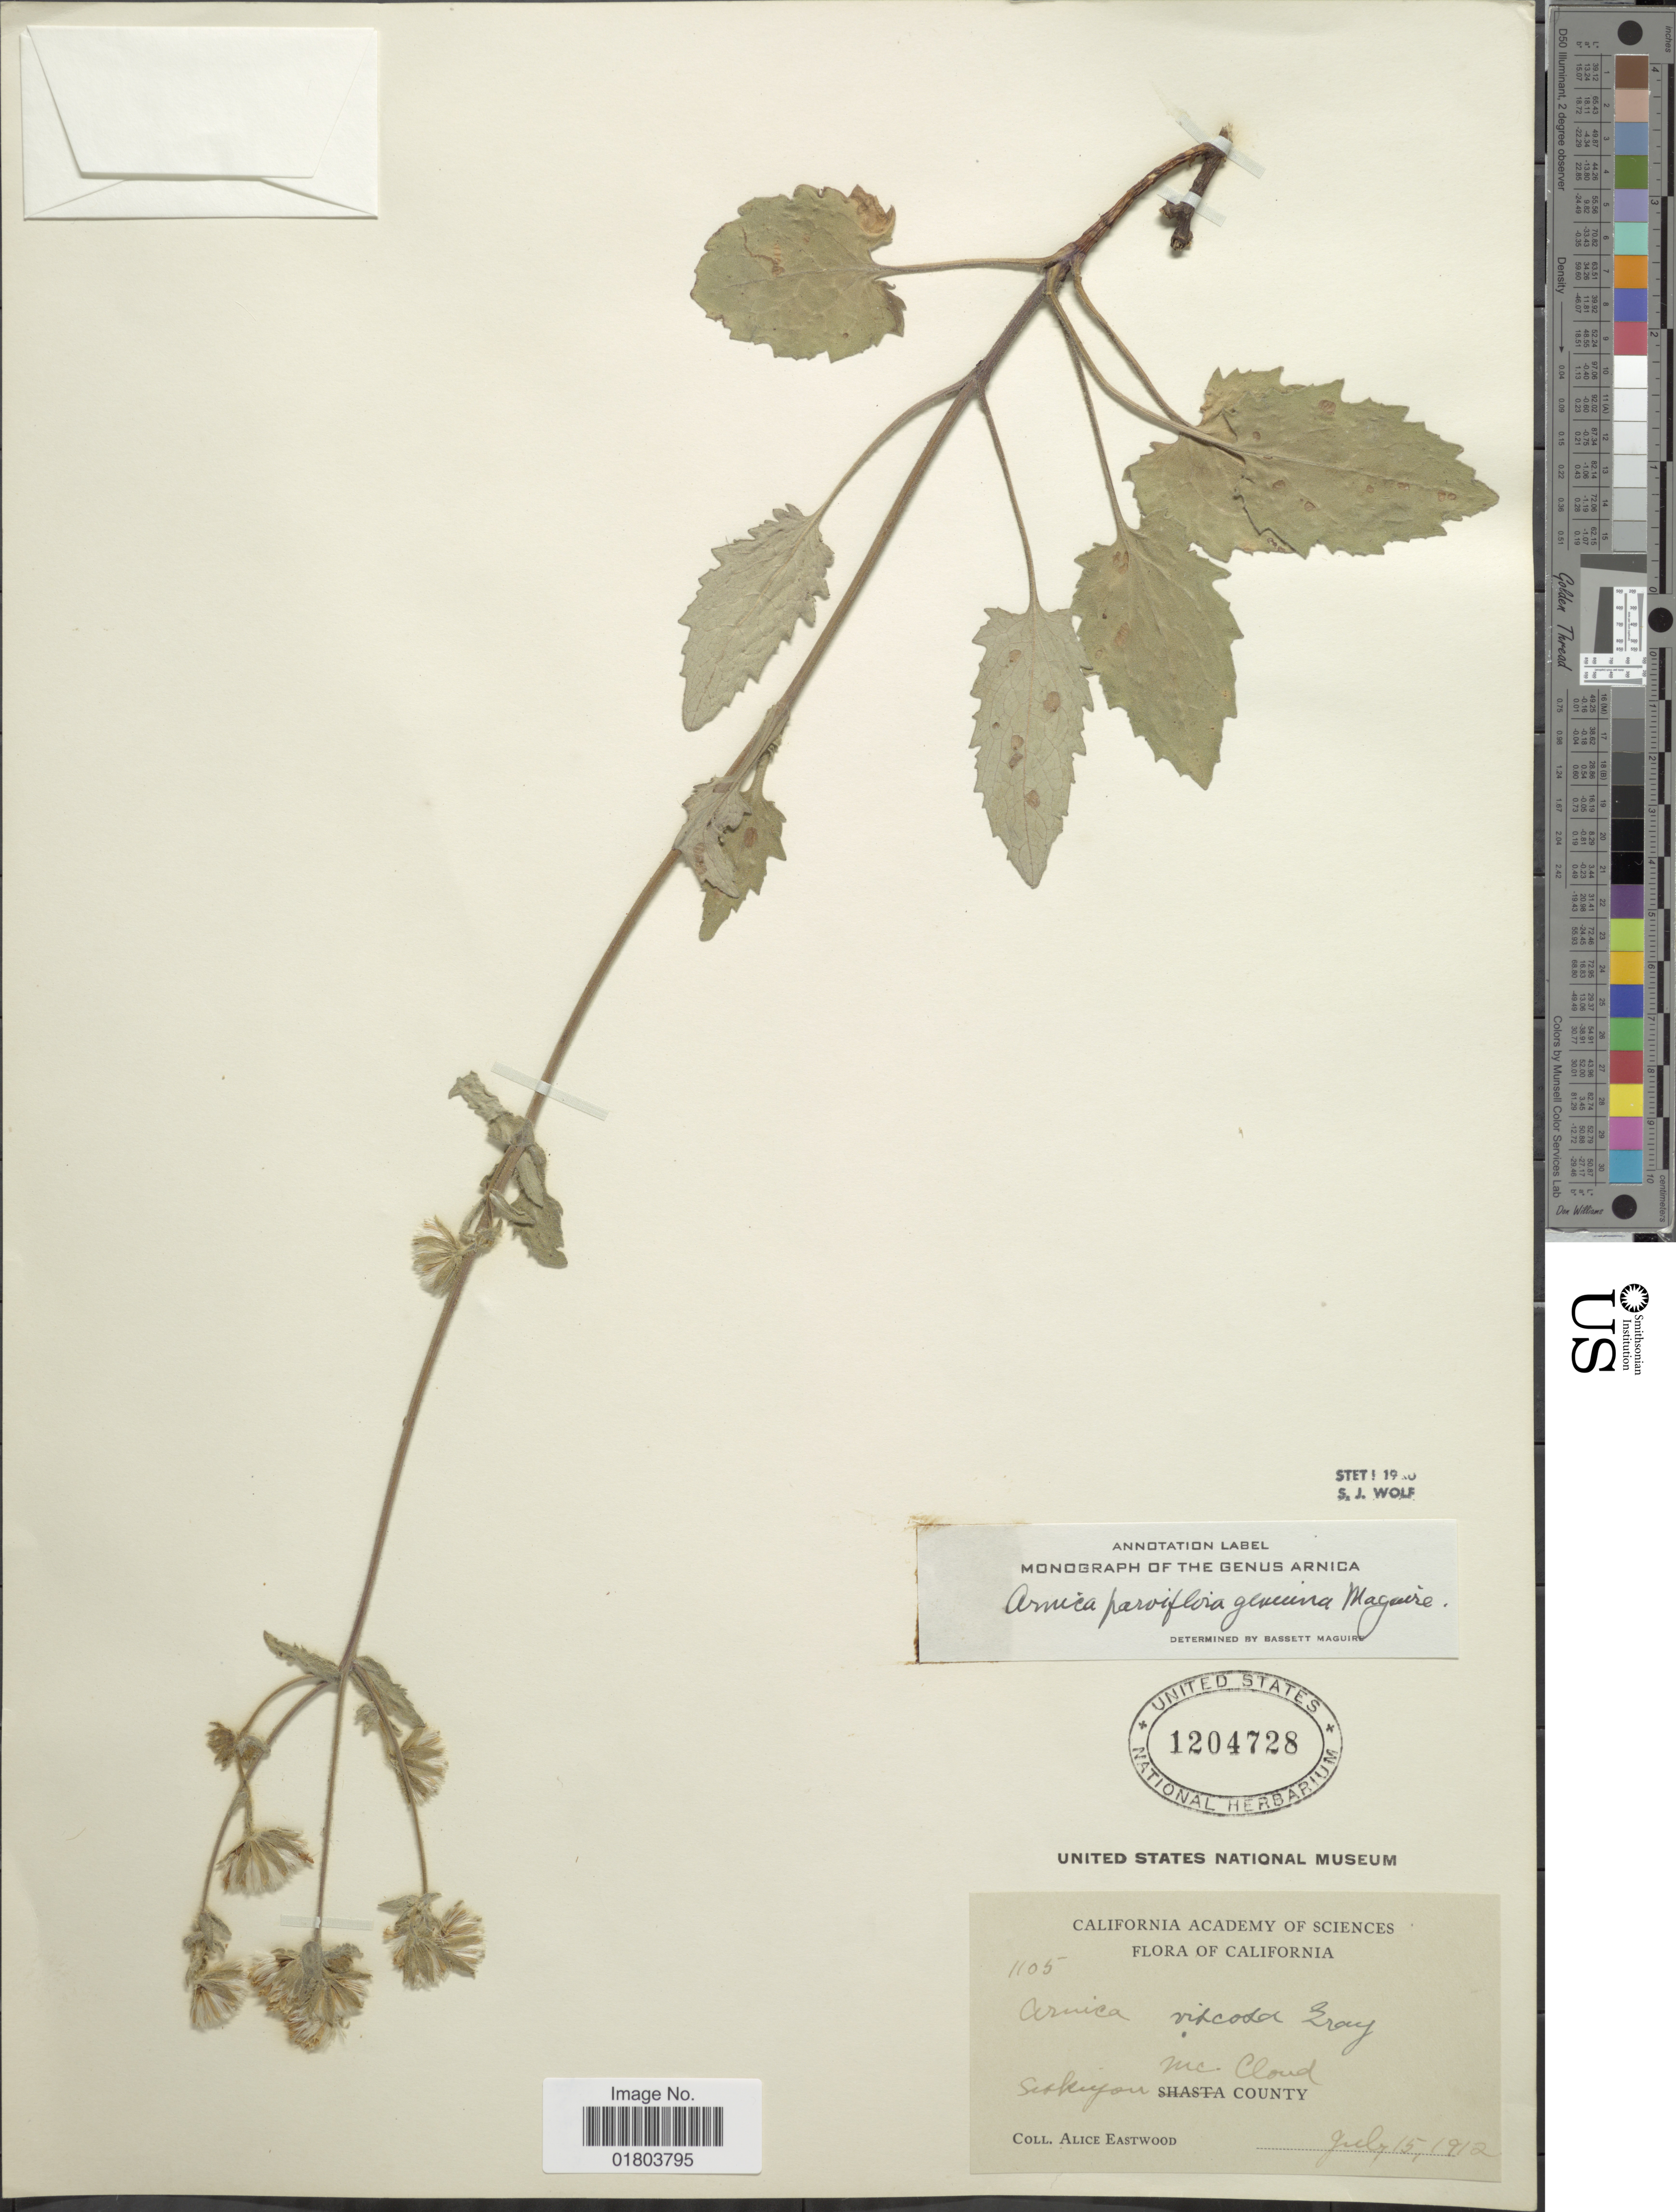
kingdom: Plantae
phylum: Tracheophyta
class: Magnoliopsida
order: Asterales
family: Asteraceae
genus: Arnica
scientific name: Arnica parviflora subsp. genuina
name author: Maguire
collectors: A. Eastwood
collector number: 1105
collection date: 1912-07-15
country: United States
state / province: California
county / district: Siskiyou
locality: Siskiyoun, Mc Cloud County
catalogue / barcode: US 1204728